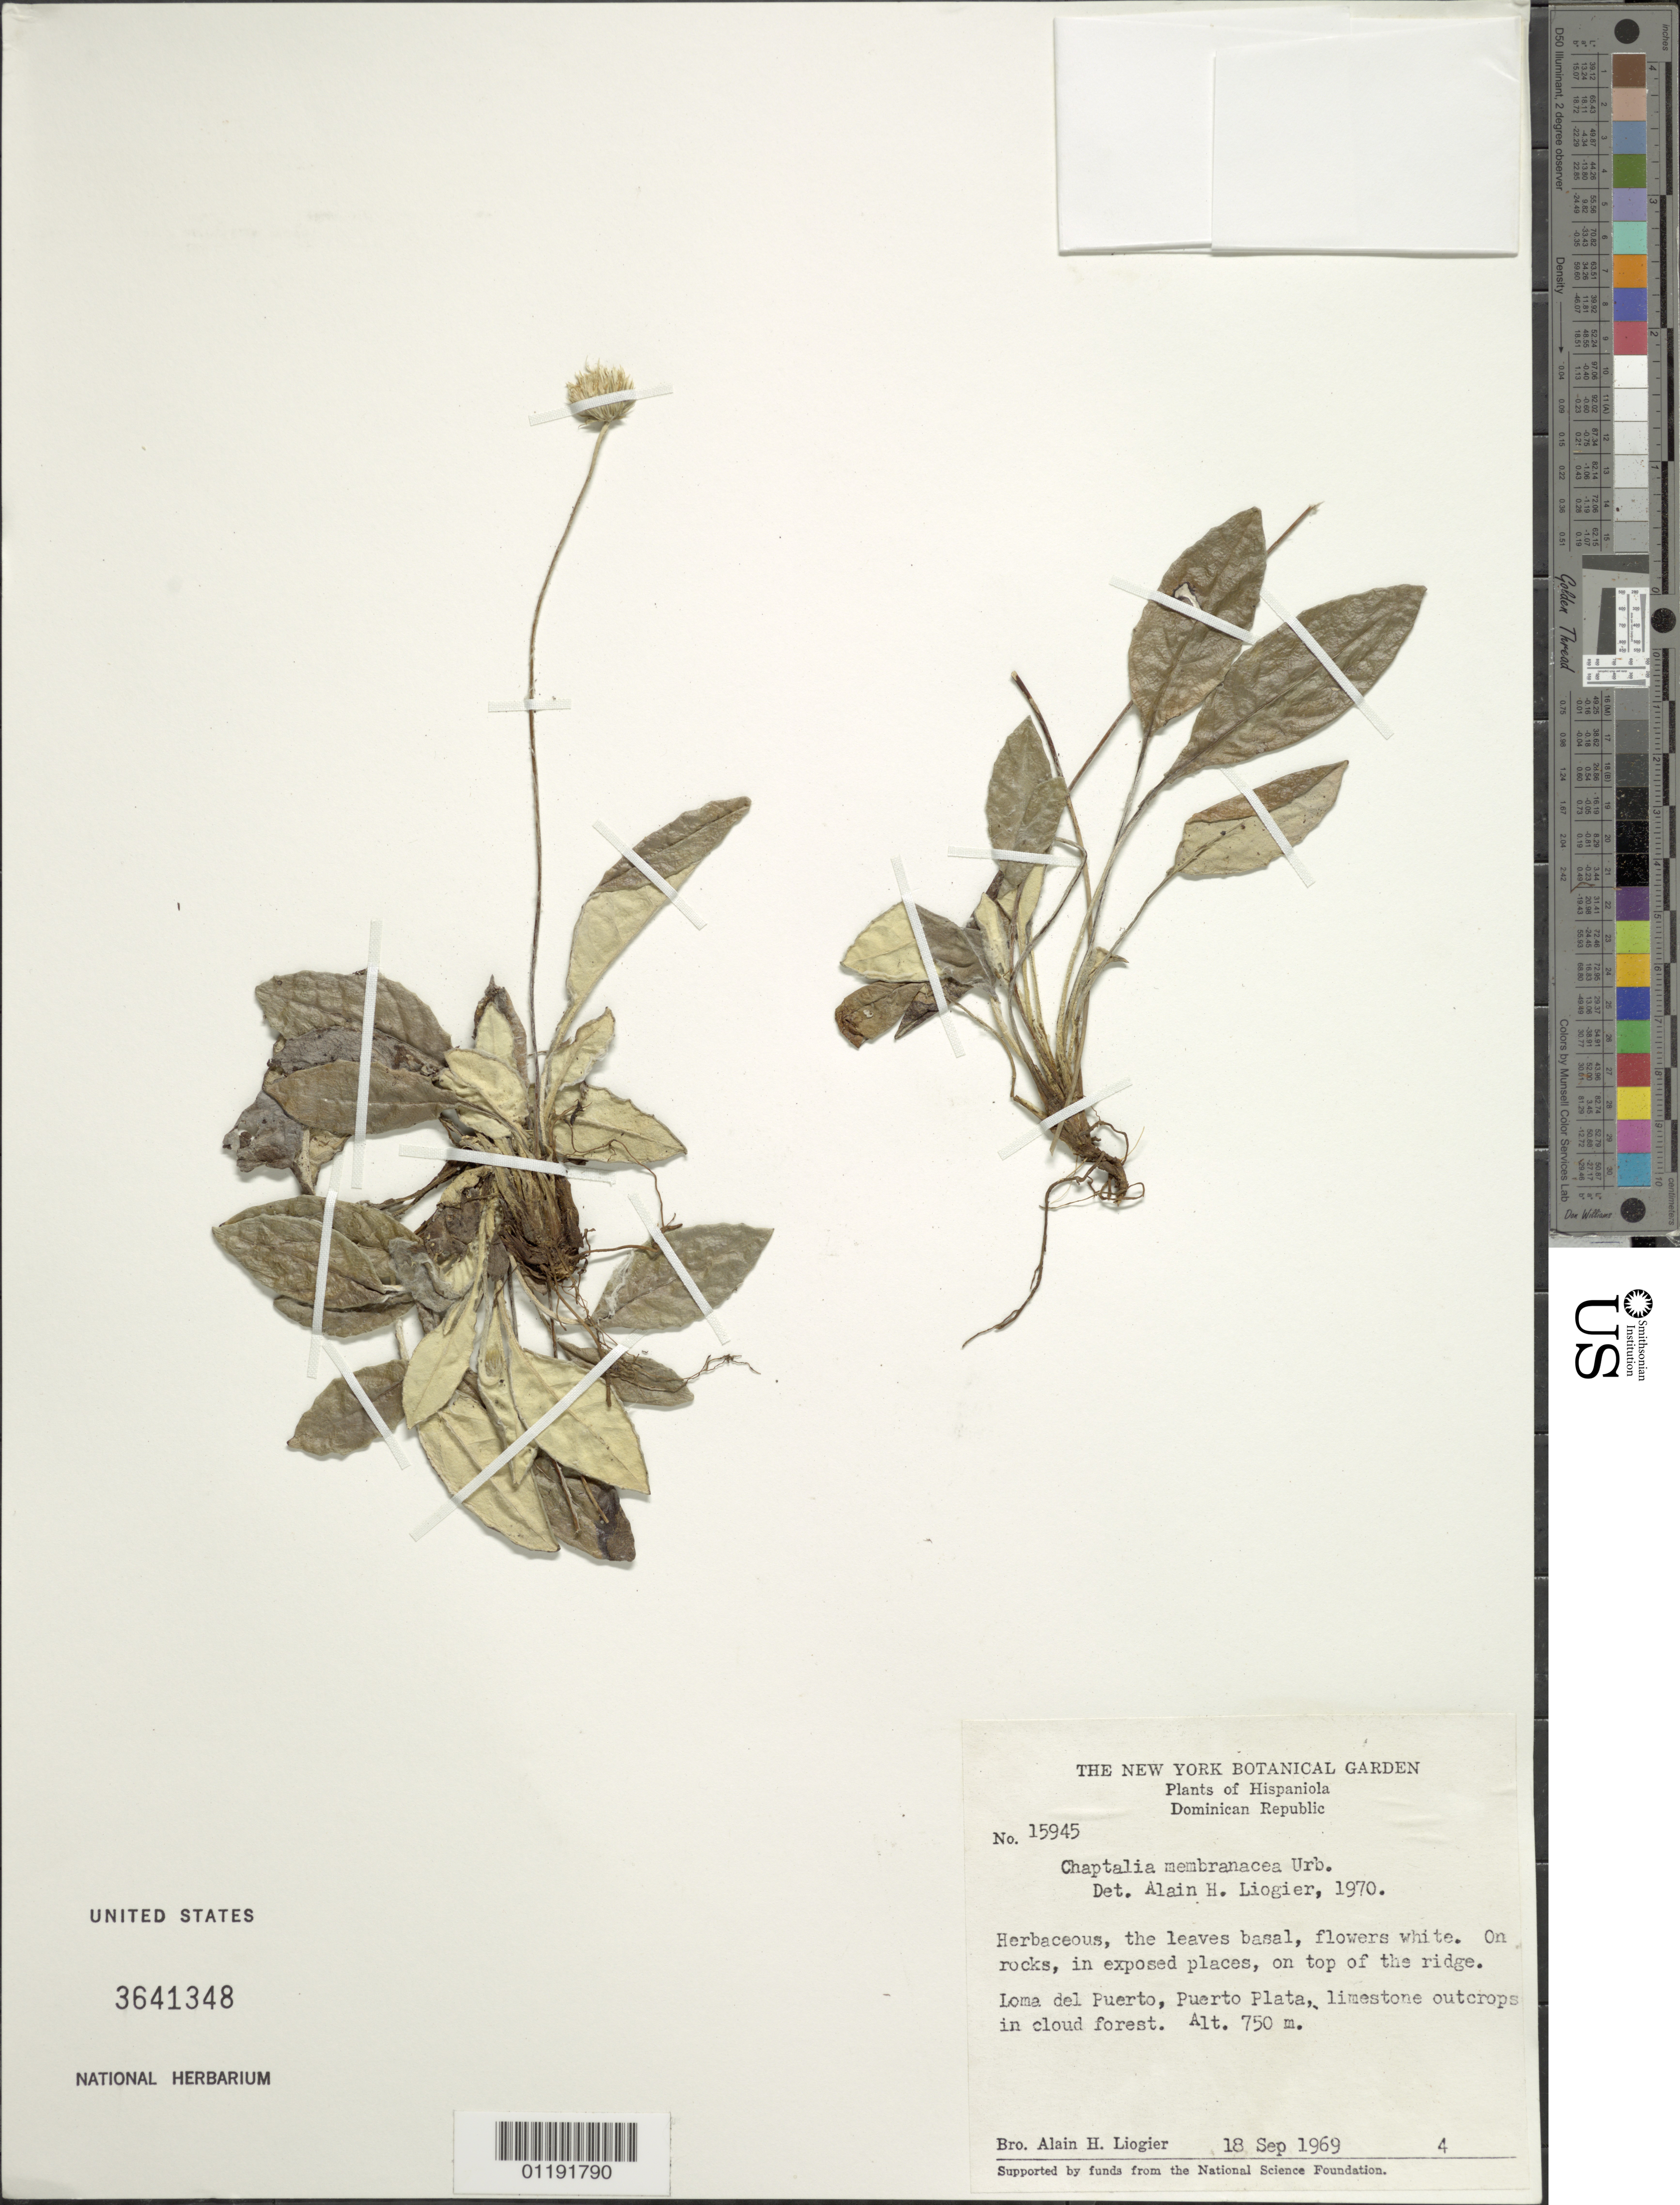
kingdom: Plantae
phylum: Tracheophyta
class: Magnoliopsida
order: Asterales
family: Asteraceae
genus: Chaptalia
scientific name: Chaptalia membranacea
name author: Urb.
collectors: A. H. Liogier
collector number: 15945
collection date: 1969-09-18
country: Dominican Republic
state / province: Puerto Plata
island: Hispaniola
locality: Loma del Puerto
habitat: On rocks, exposed places, top of ridge, limestone outcrops, cloud forest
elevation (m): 750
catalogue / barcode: US 3641348